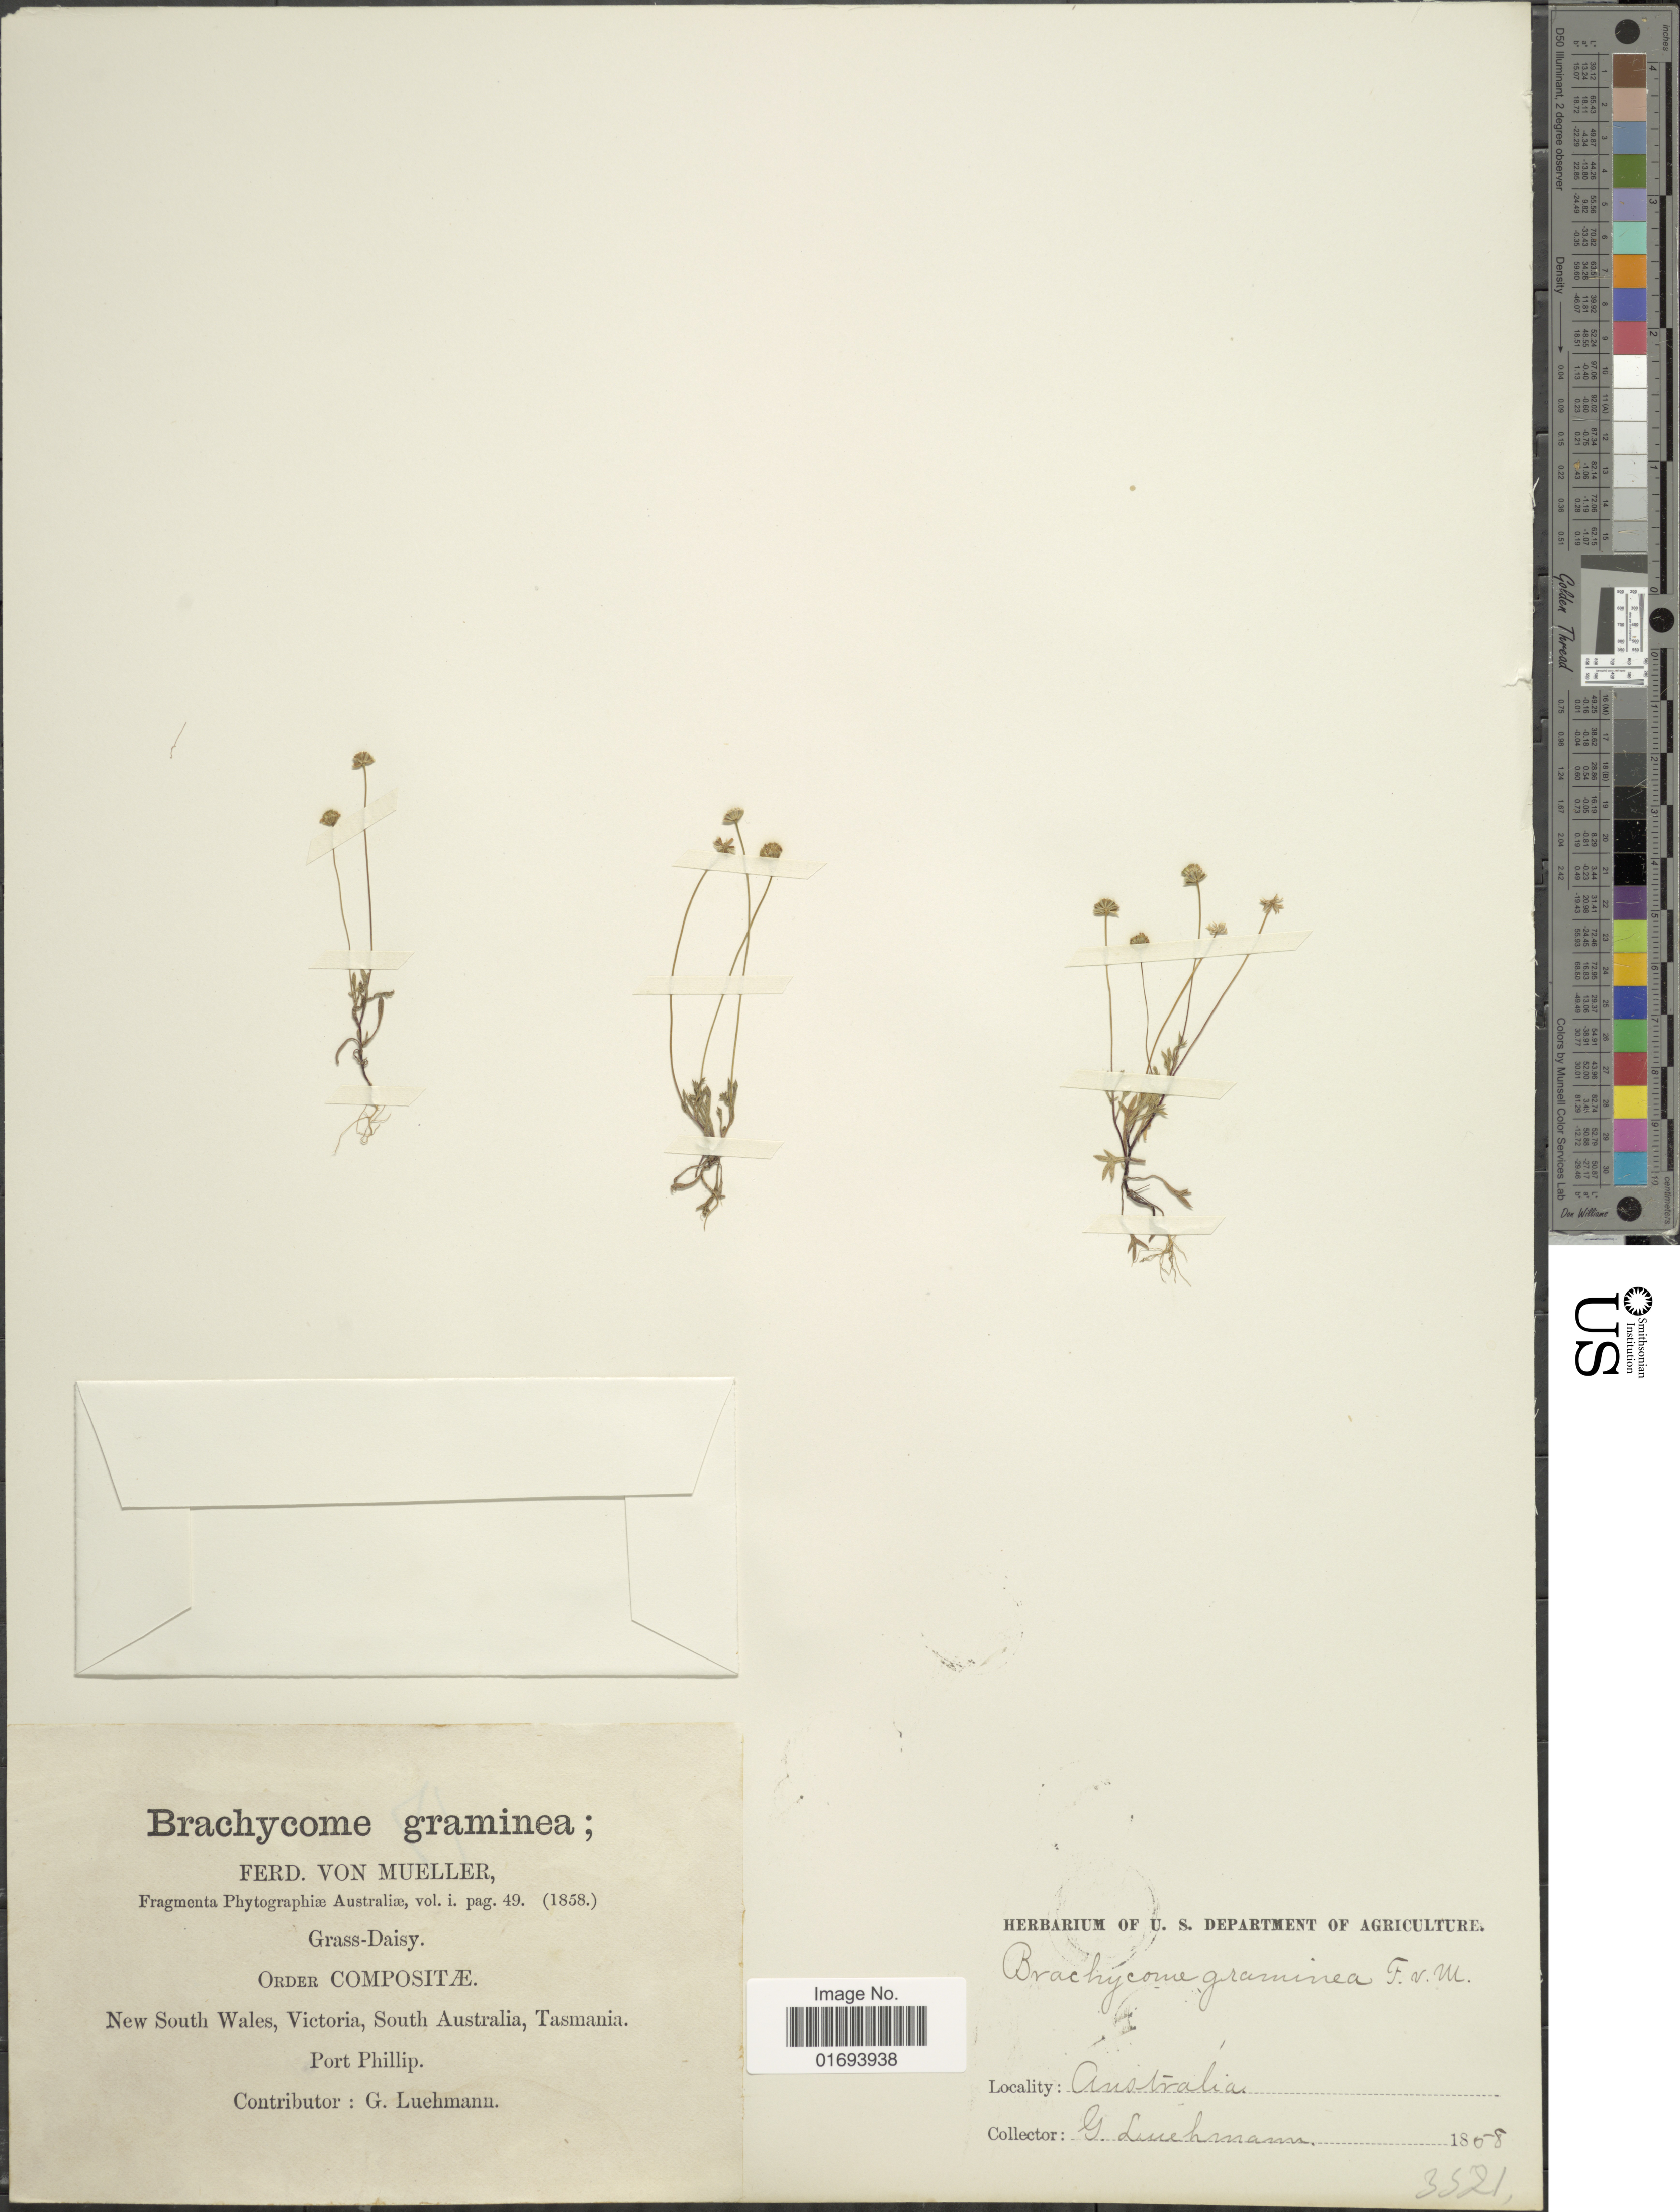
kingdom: Plantae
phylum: Tracheophyta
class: Magnoliopsida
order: Asterales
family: Asteraceae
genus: Brachyscome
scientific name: Brachyscome graminea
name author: (Labill.) F. Muell.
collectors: G. Luehman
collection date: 1858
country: Australia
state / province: Victoria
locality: New South Wales, Victoria, South Australia, Tasmania. Port Phillip. Australia